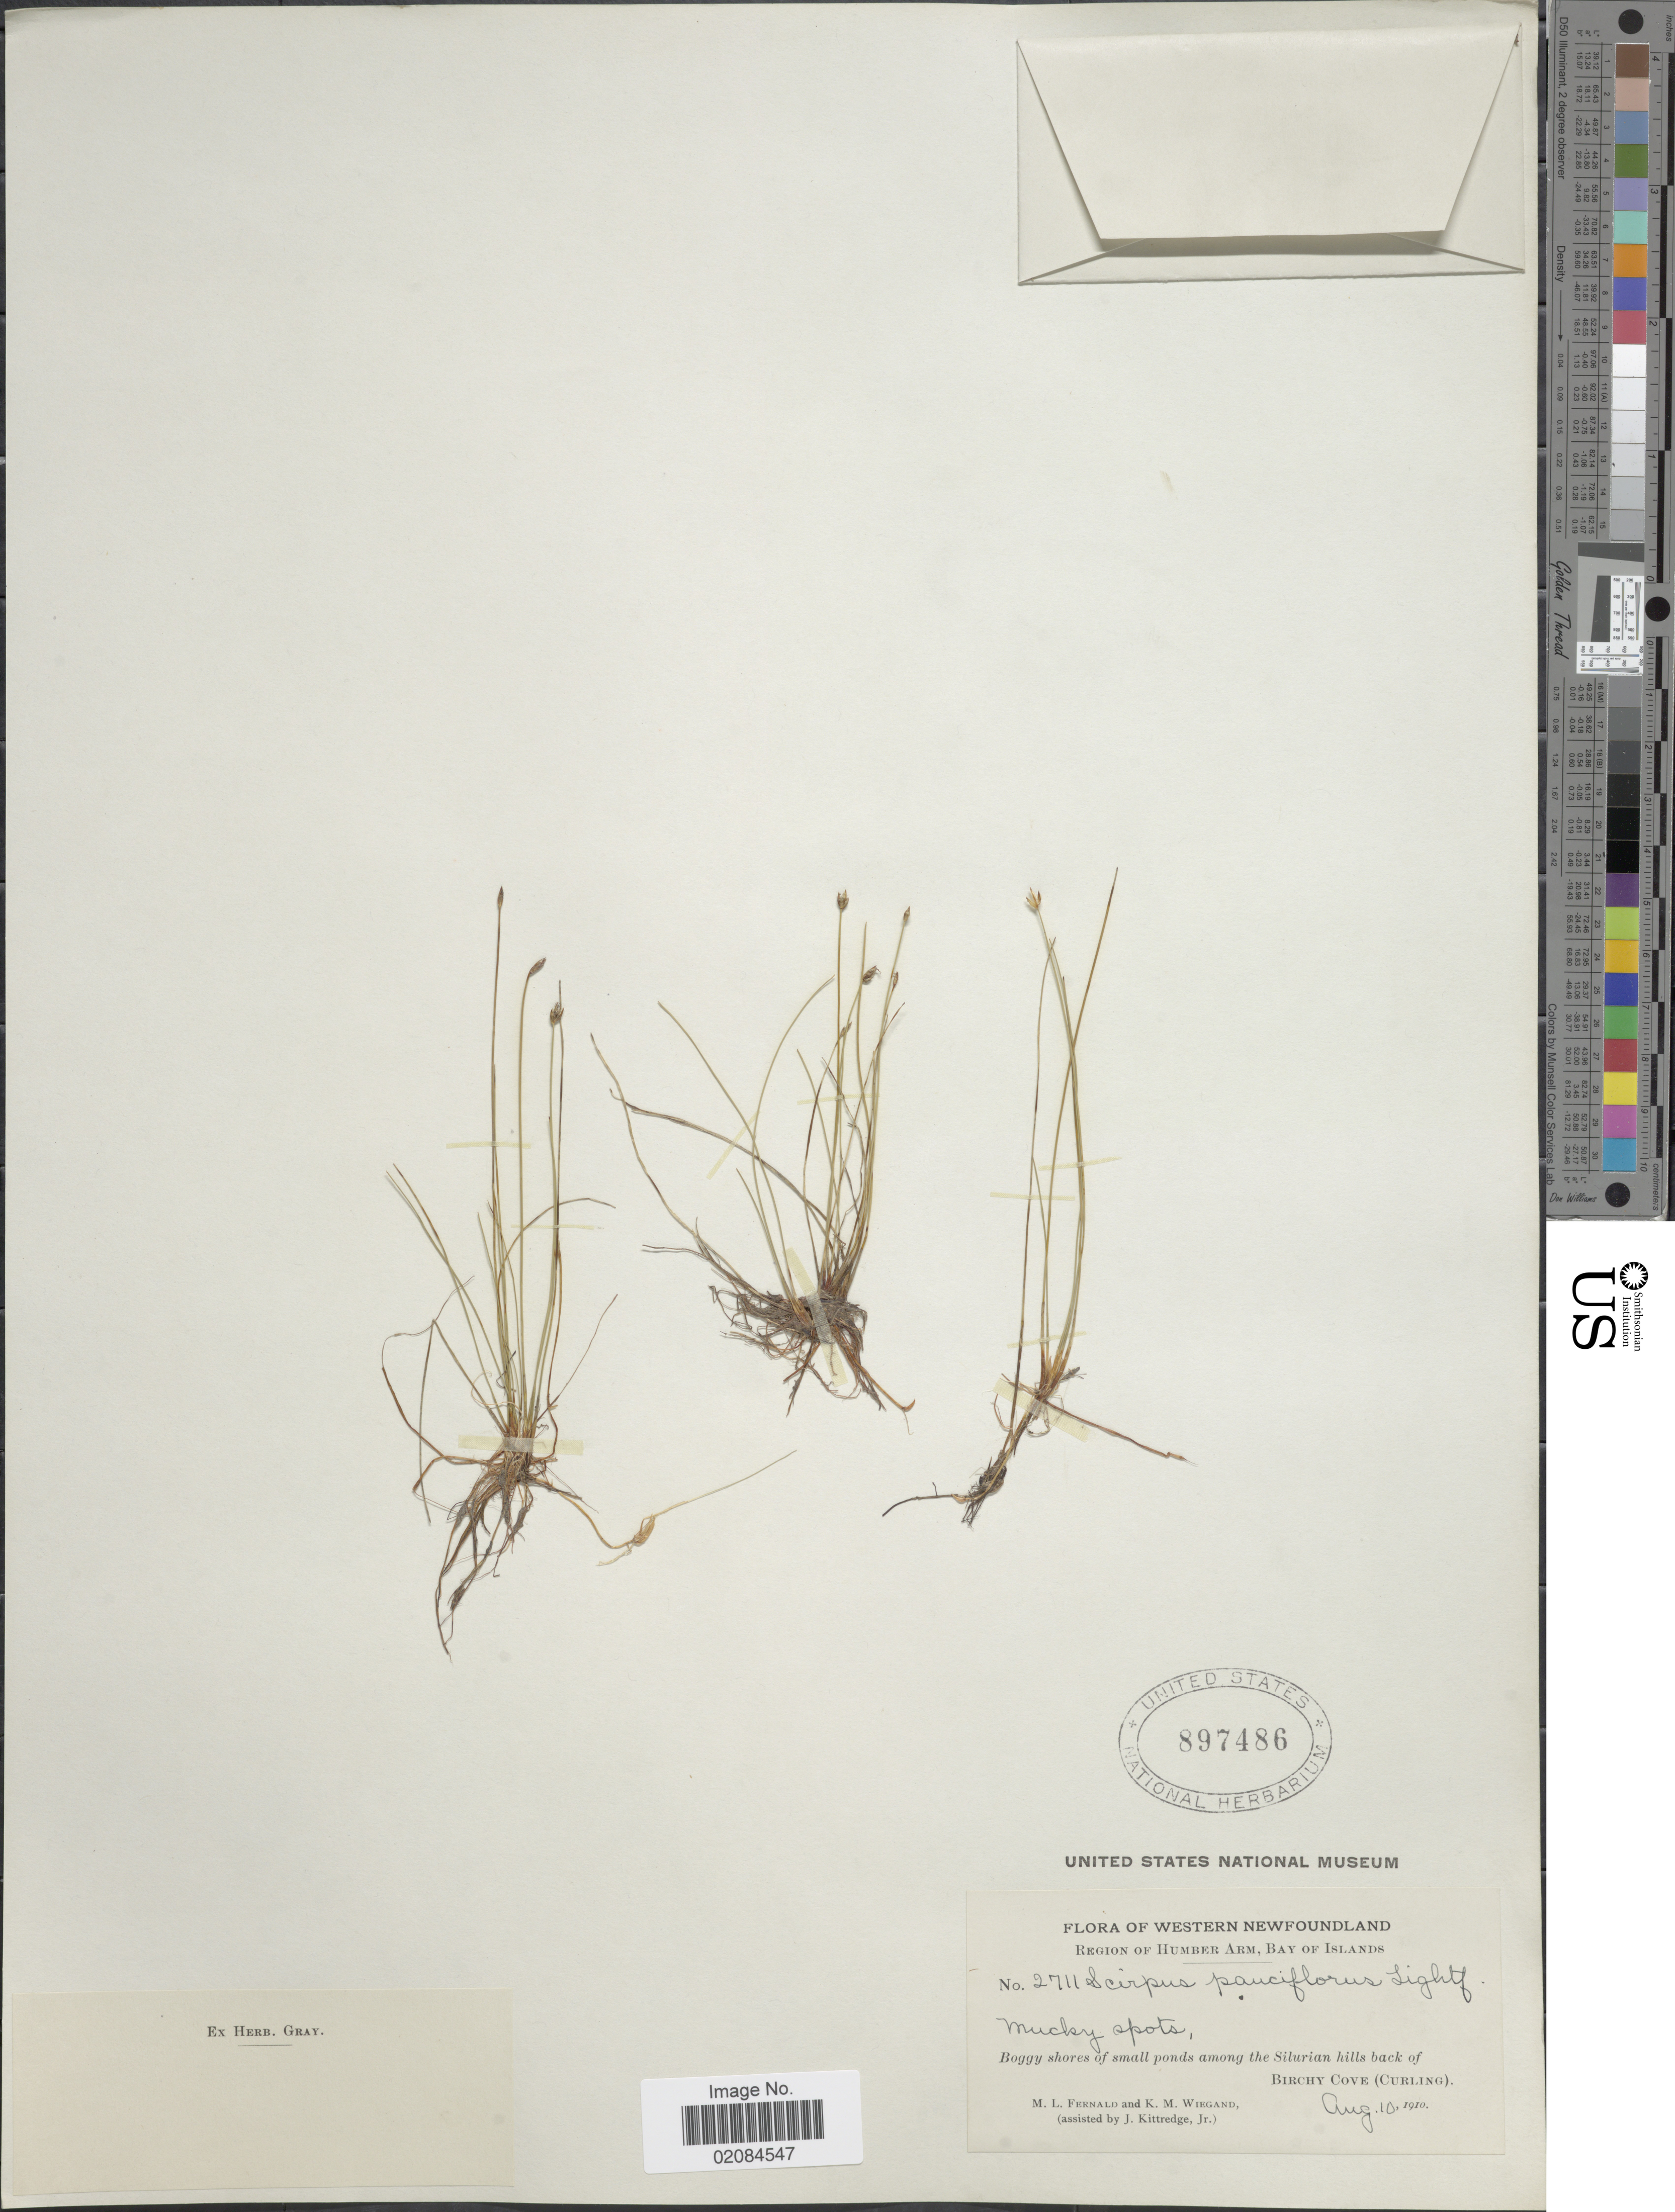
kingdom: Plantae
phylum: Tracheophyta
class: Liliopsida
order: Poales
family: Cyperaceae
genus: Eleocharis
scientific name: Eleocharis quinqueflora subsp. fernaldii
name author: (Svenson) Hultén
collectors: M. L. Fernald, M. Wiegand & J. Kittredge Jr.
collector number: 2711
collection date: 1910-08-10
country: Canada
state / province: Newfoundland and Labrador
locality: Region of Humber Arm, Bay of Islands. Western Newfoundland. small ponds among the Sileurian hills back of Birchy Cove (Curling)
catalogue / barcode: US 897486